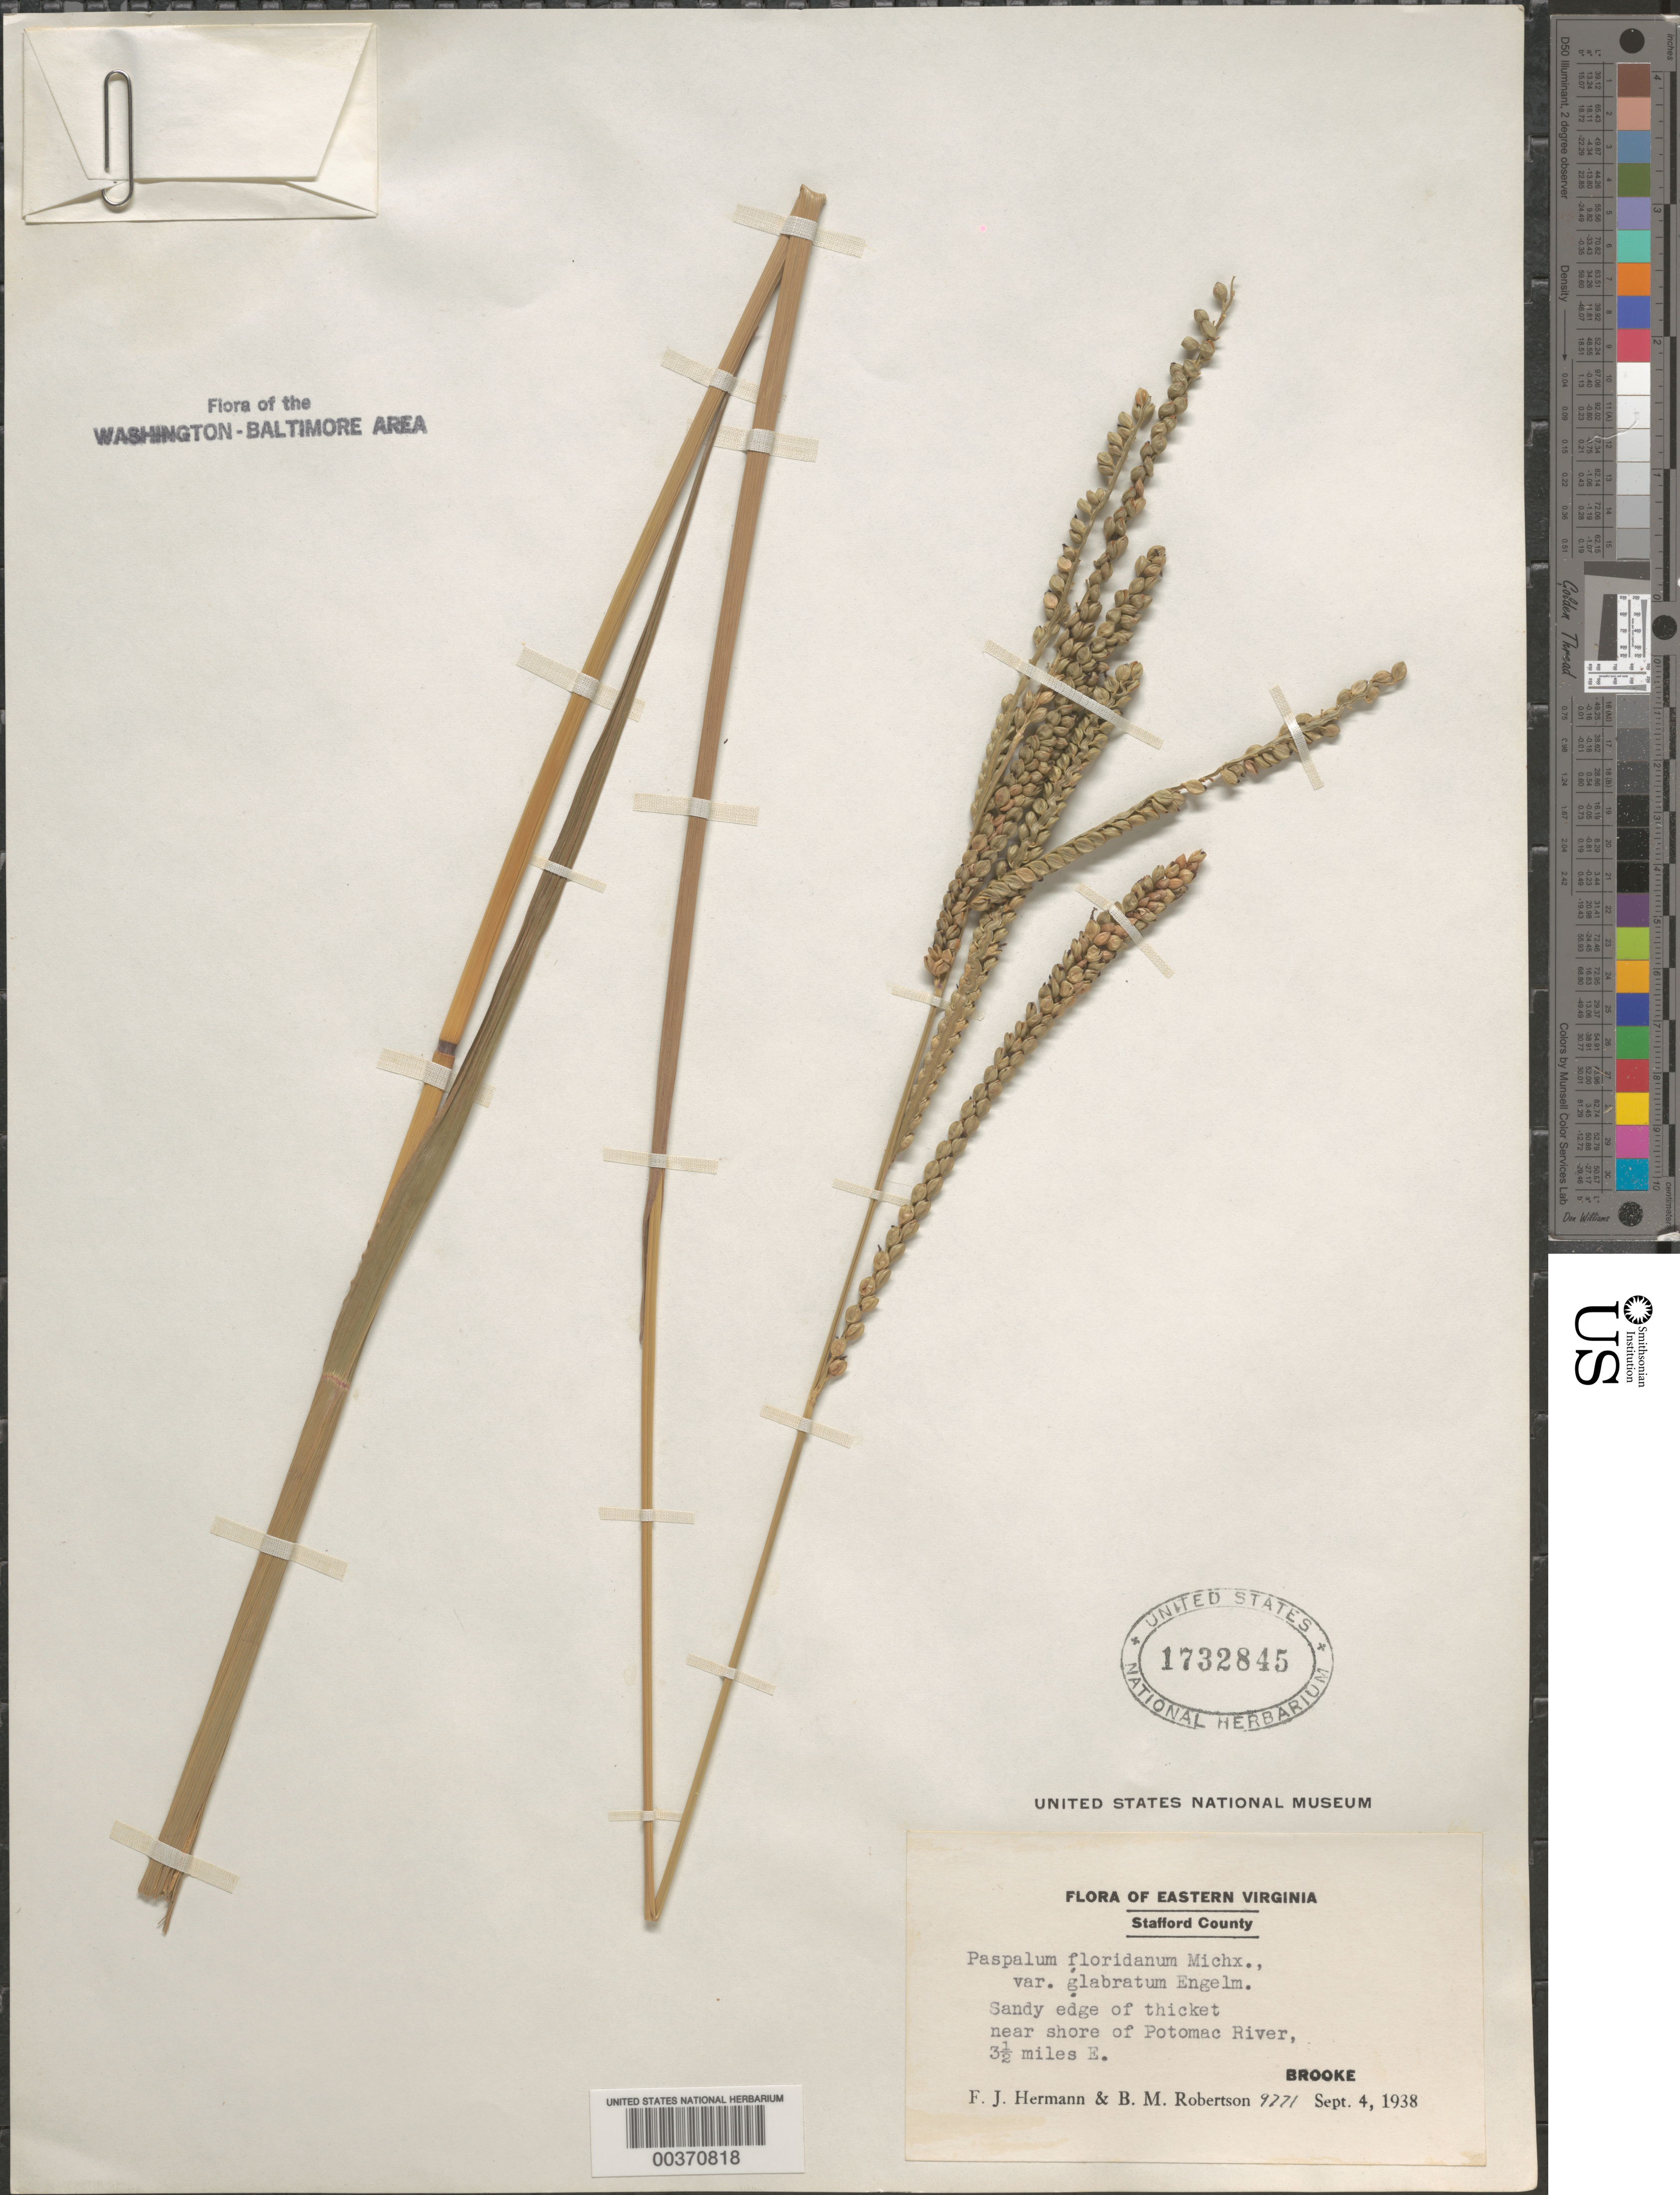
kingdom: Plantae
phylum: Tracheophyta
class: Liliopsida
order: Poales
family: Poaceae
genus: Paspalum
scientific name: Paspalum floridanum var. glabratum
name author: Engelm. ex Vasey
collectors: F. J. Hermann & B. Robertson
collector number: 9771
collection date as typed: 04 Sep 1938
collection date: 1938-09-04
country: United States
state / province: Virginia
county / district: Stafford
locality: Brooke, shore of Potomac River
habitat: Sandy edge of thicket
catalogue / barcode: US 1732845